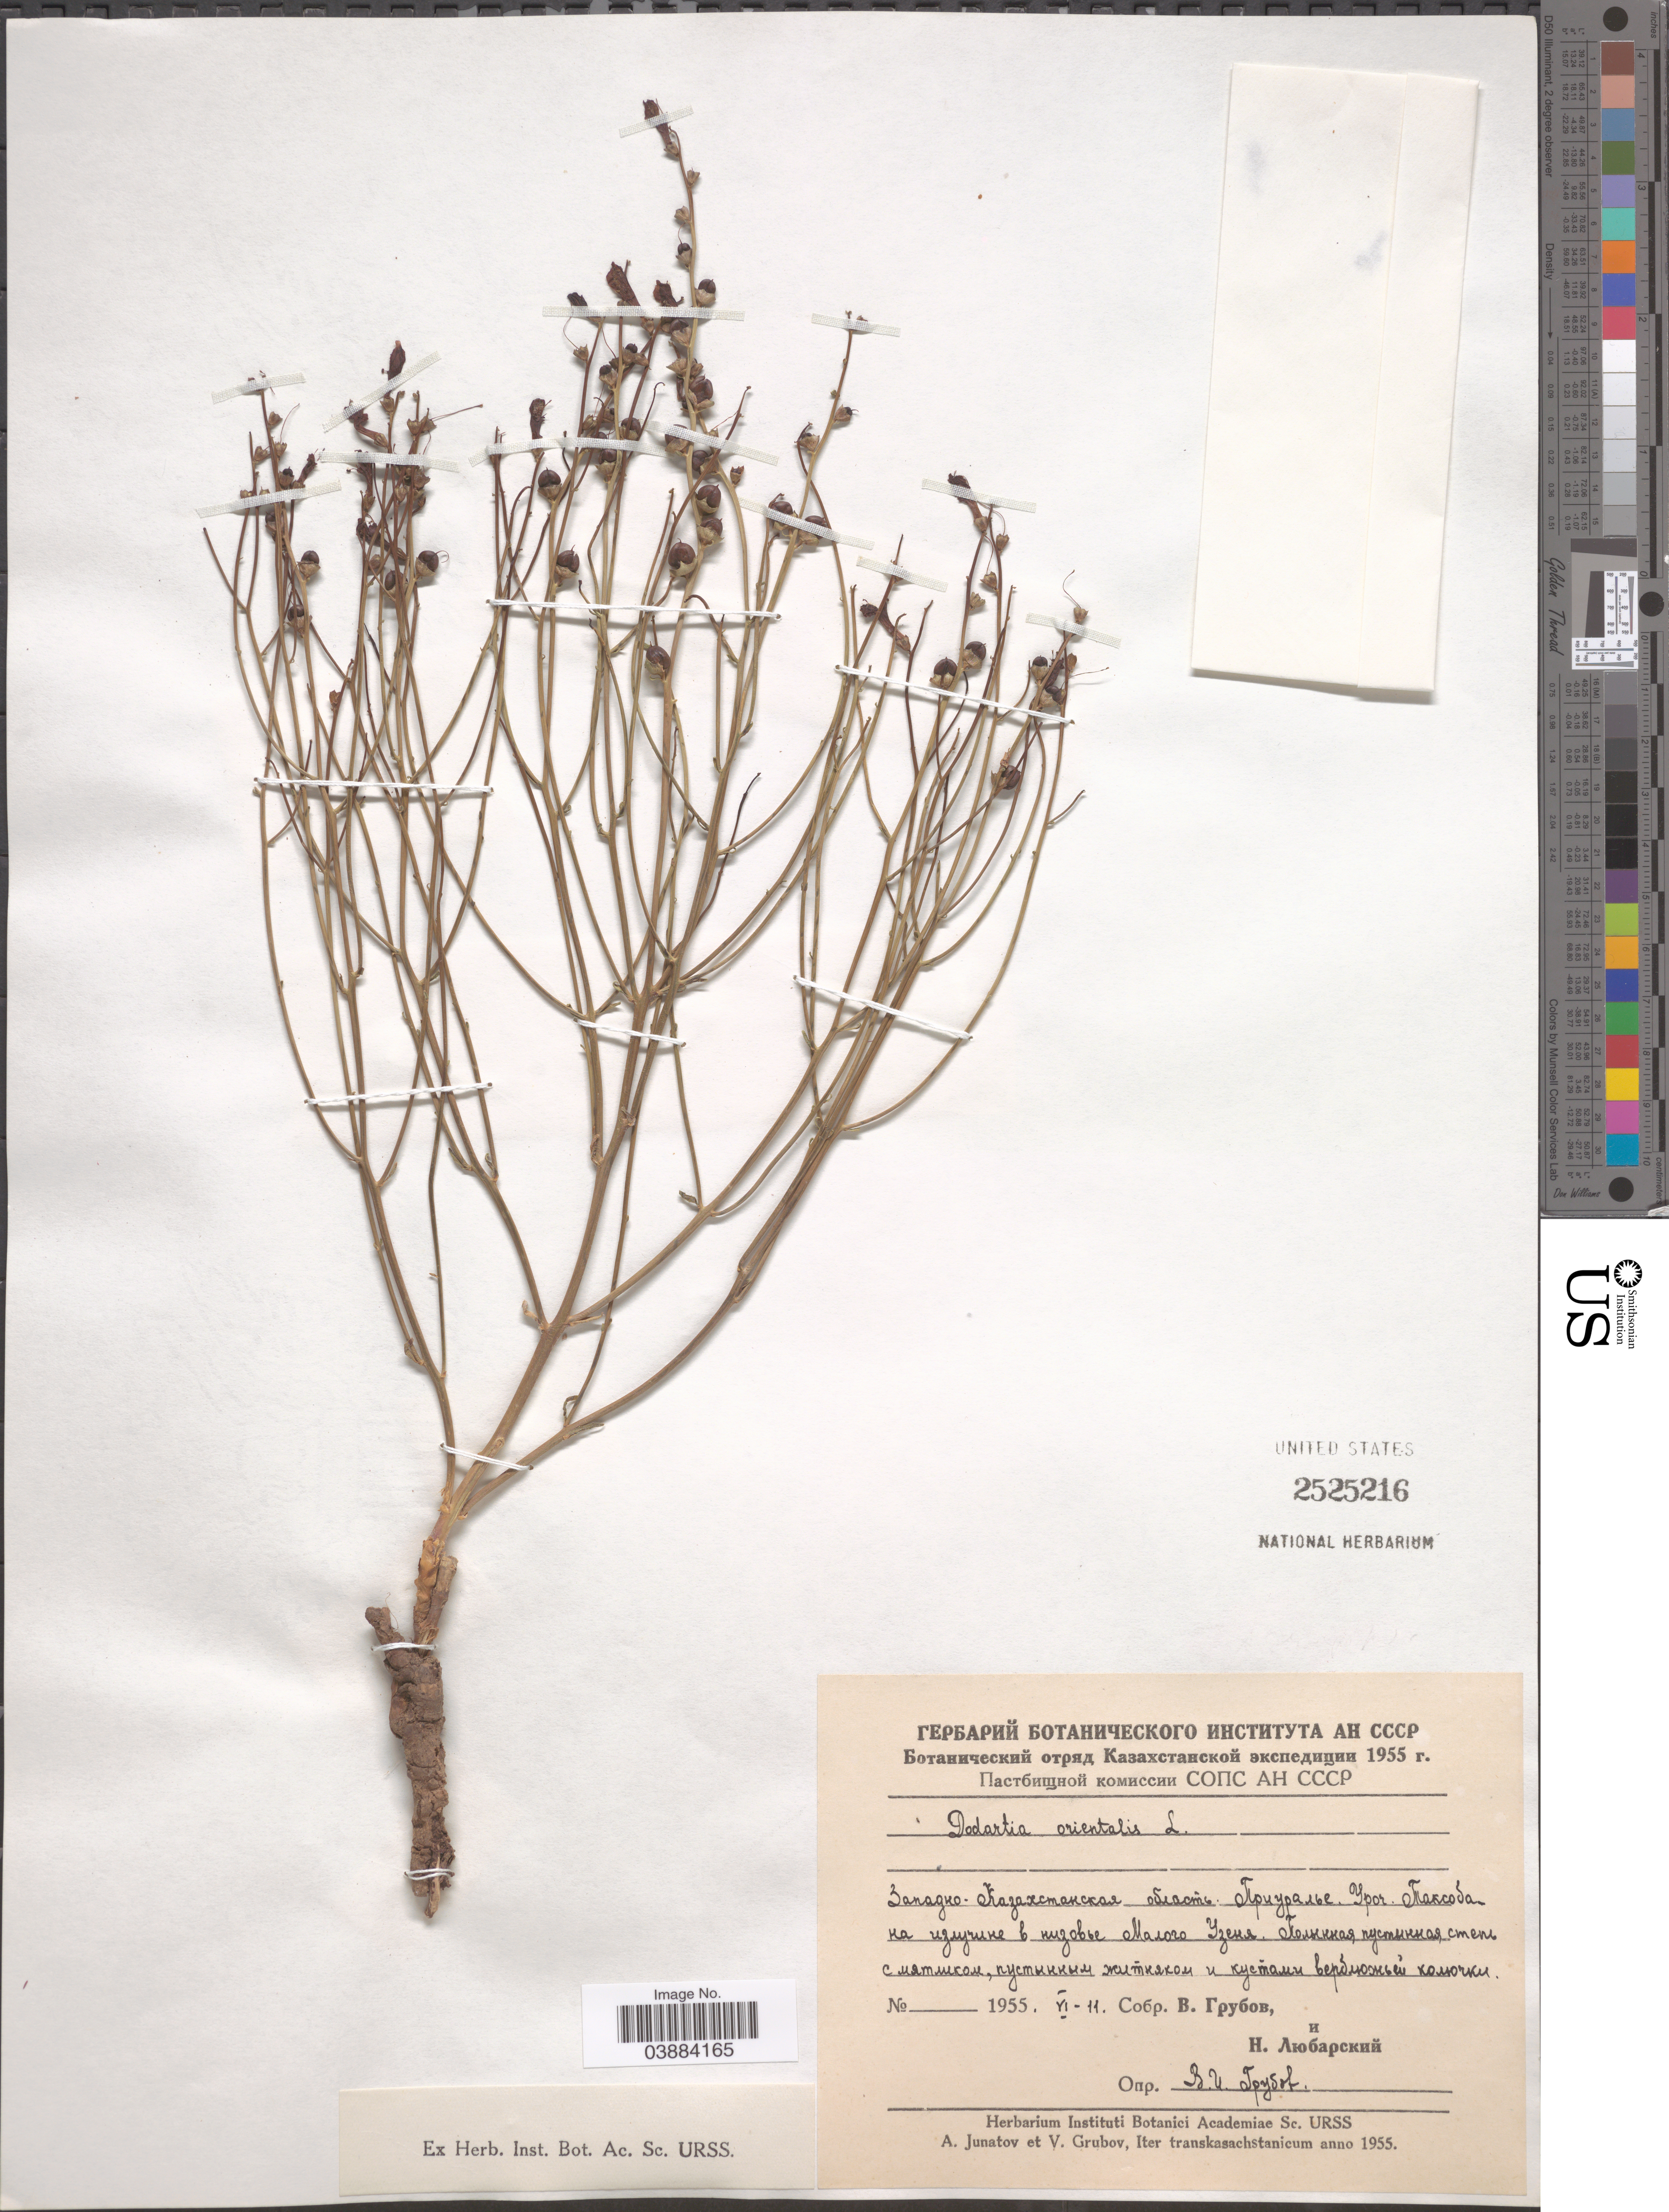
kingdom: Plantae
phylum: Tracheophyta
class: Magnoliopsida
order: Lamiales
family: Mazaceae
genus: Dodartia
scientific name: Dodartia orientalis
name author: L.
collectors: V. I. Grubov & N. Lyubarskiy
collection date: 1955-06-11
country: Kazakhstan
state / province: West Kazakhstan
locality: Taksoba, near Maly Uzen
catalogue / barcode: US 2525216